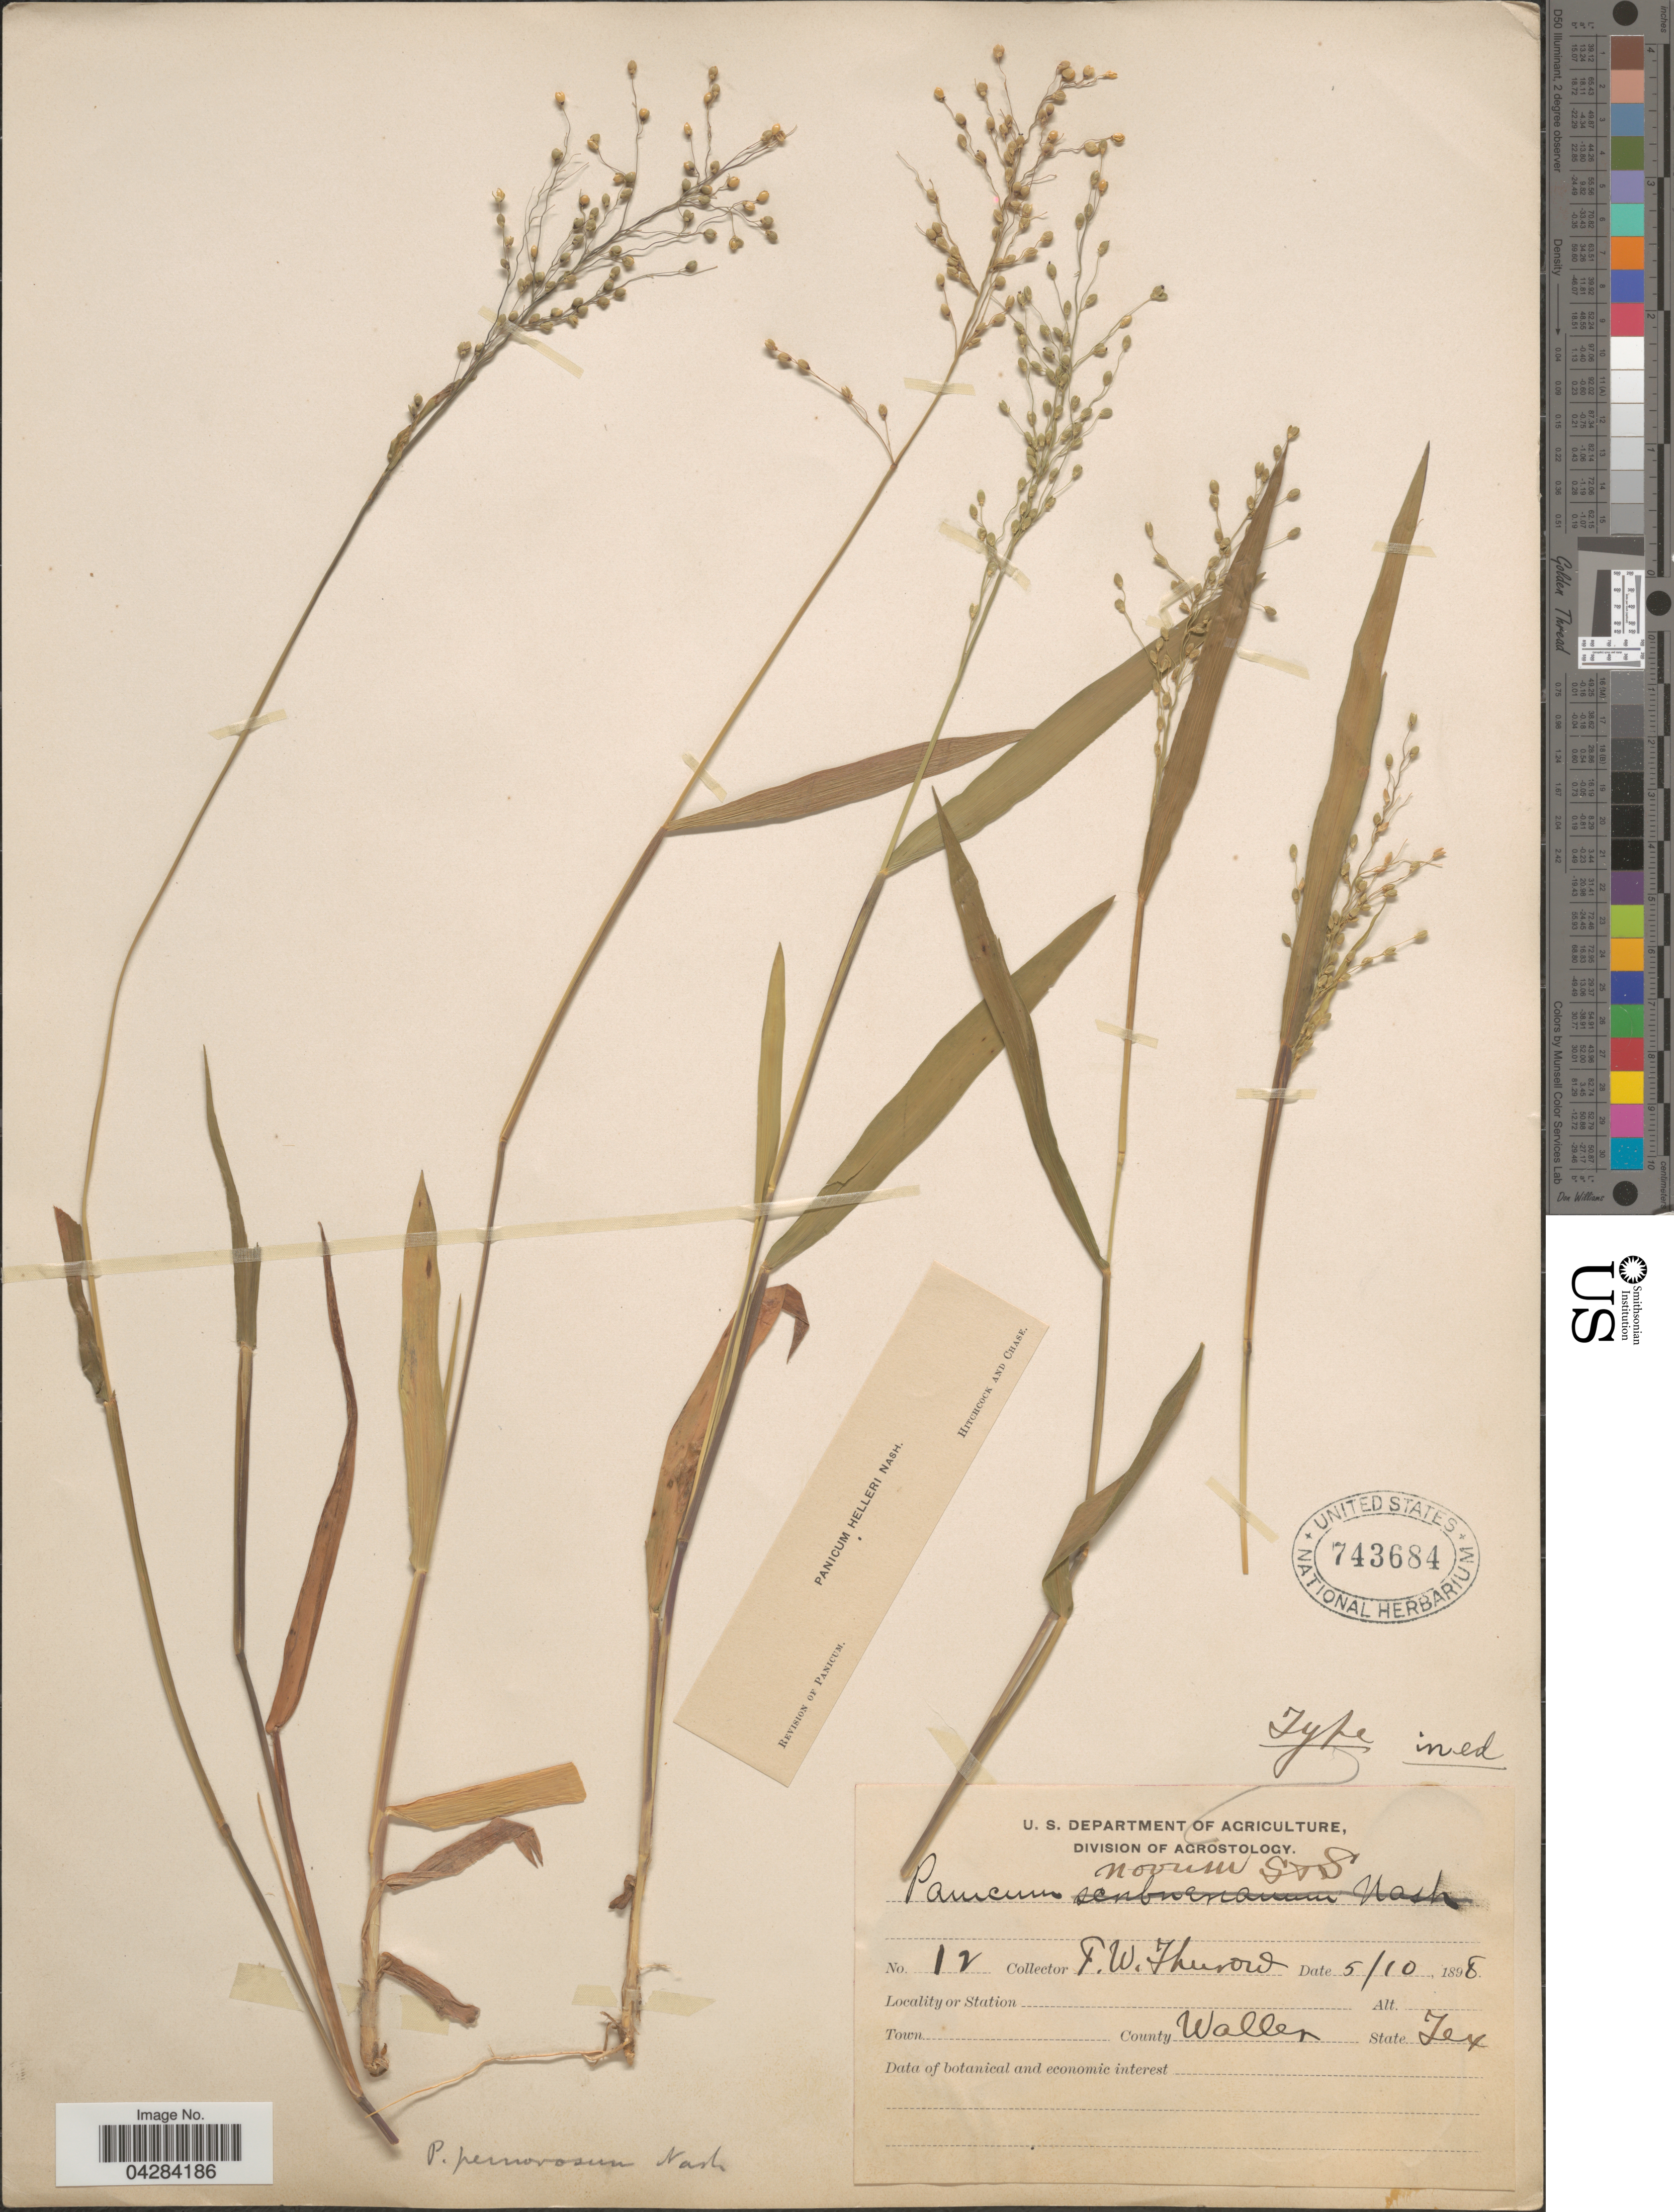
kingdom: Plantae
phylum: Tracheophyta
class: Liliopsida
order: Poales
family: Poaceae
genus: Dichanthelium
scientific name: Dichanthelium oligosanthes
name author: (Schult.) Gould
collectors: F. W. Thurow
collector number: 12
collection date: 1898-05-10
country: United States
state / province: Texas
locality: County Waller.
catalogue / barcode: US 743684